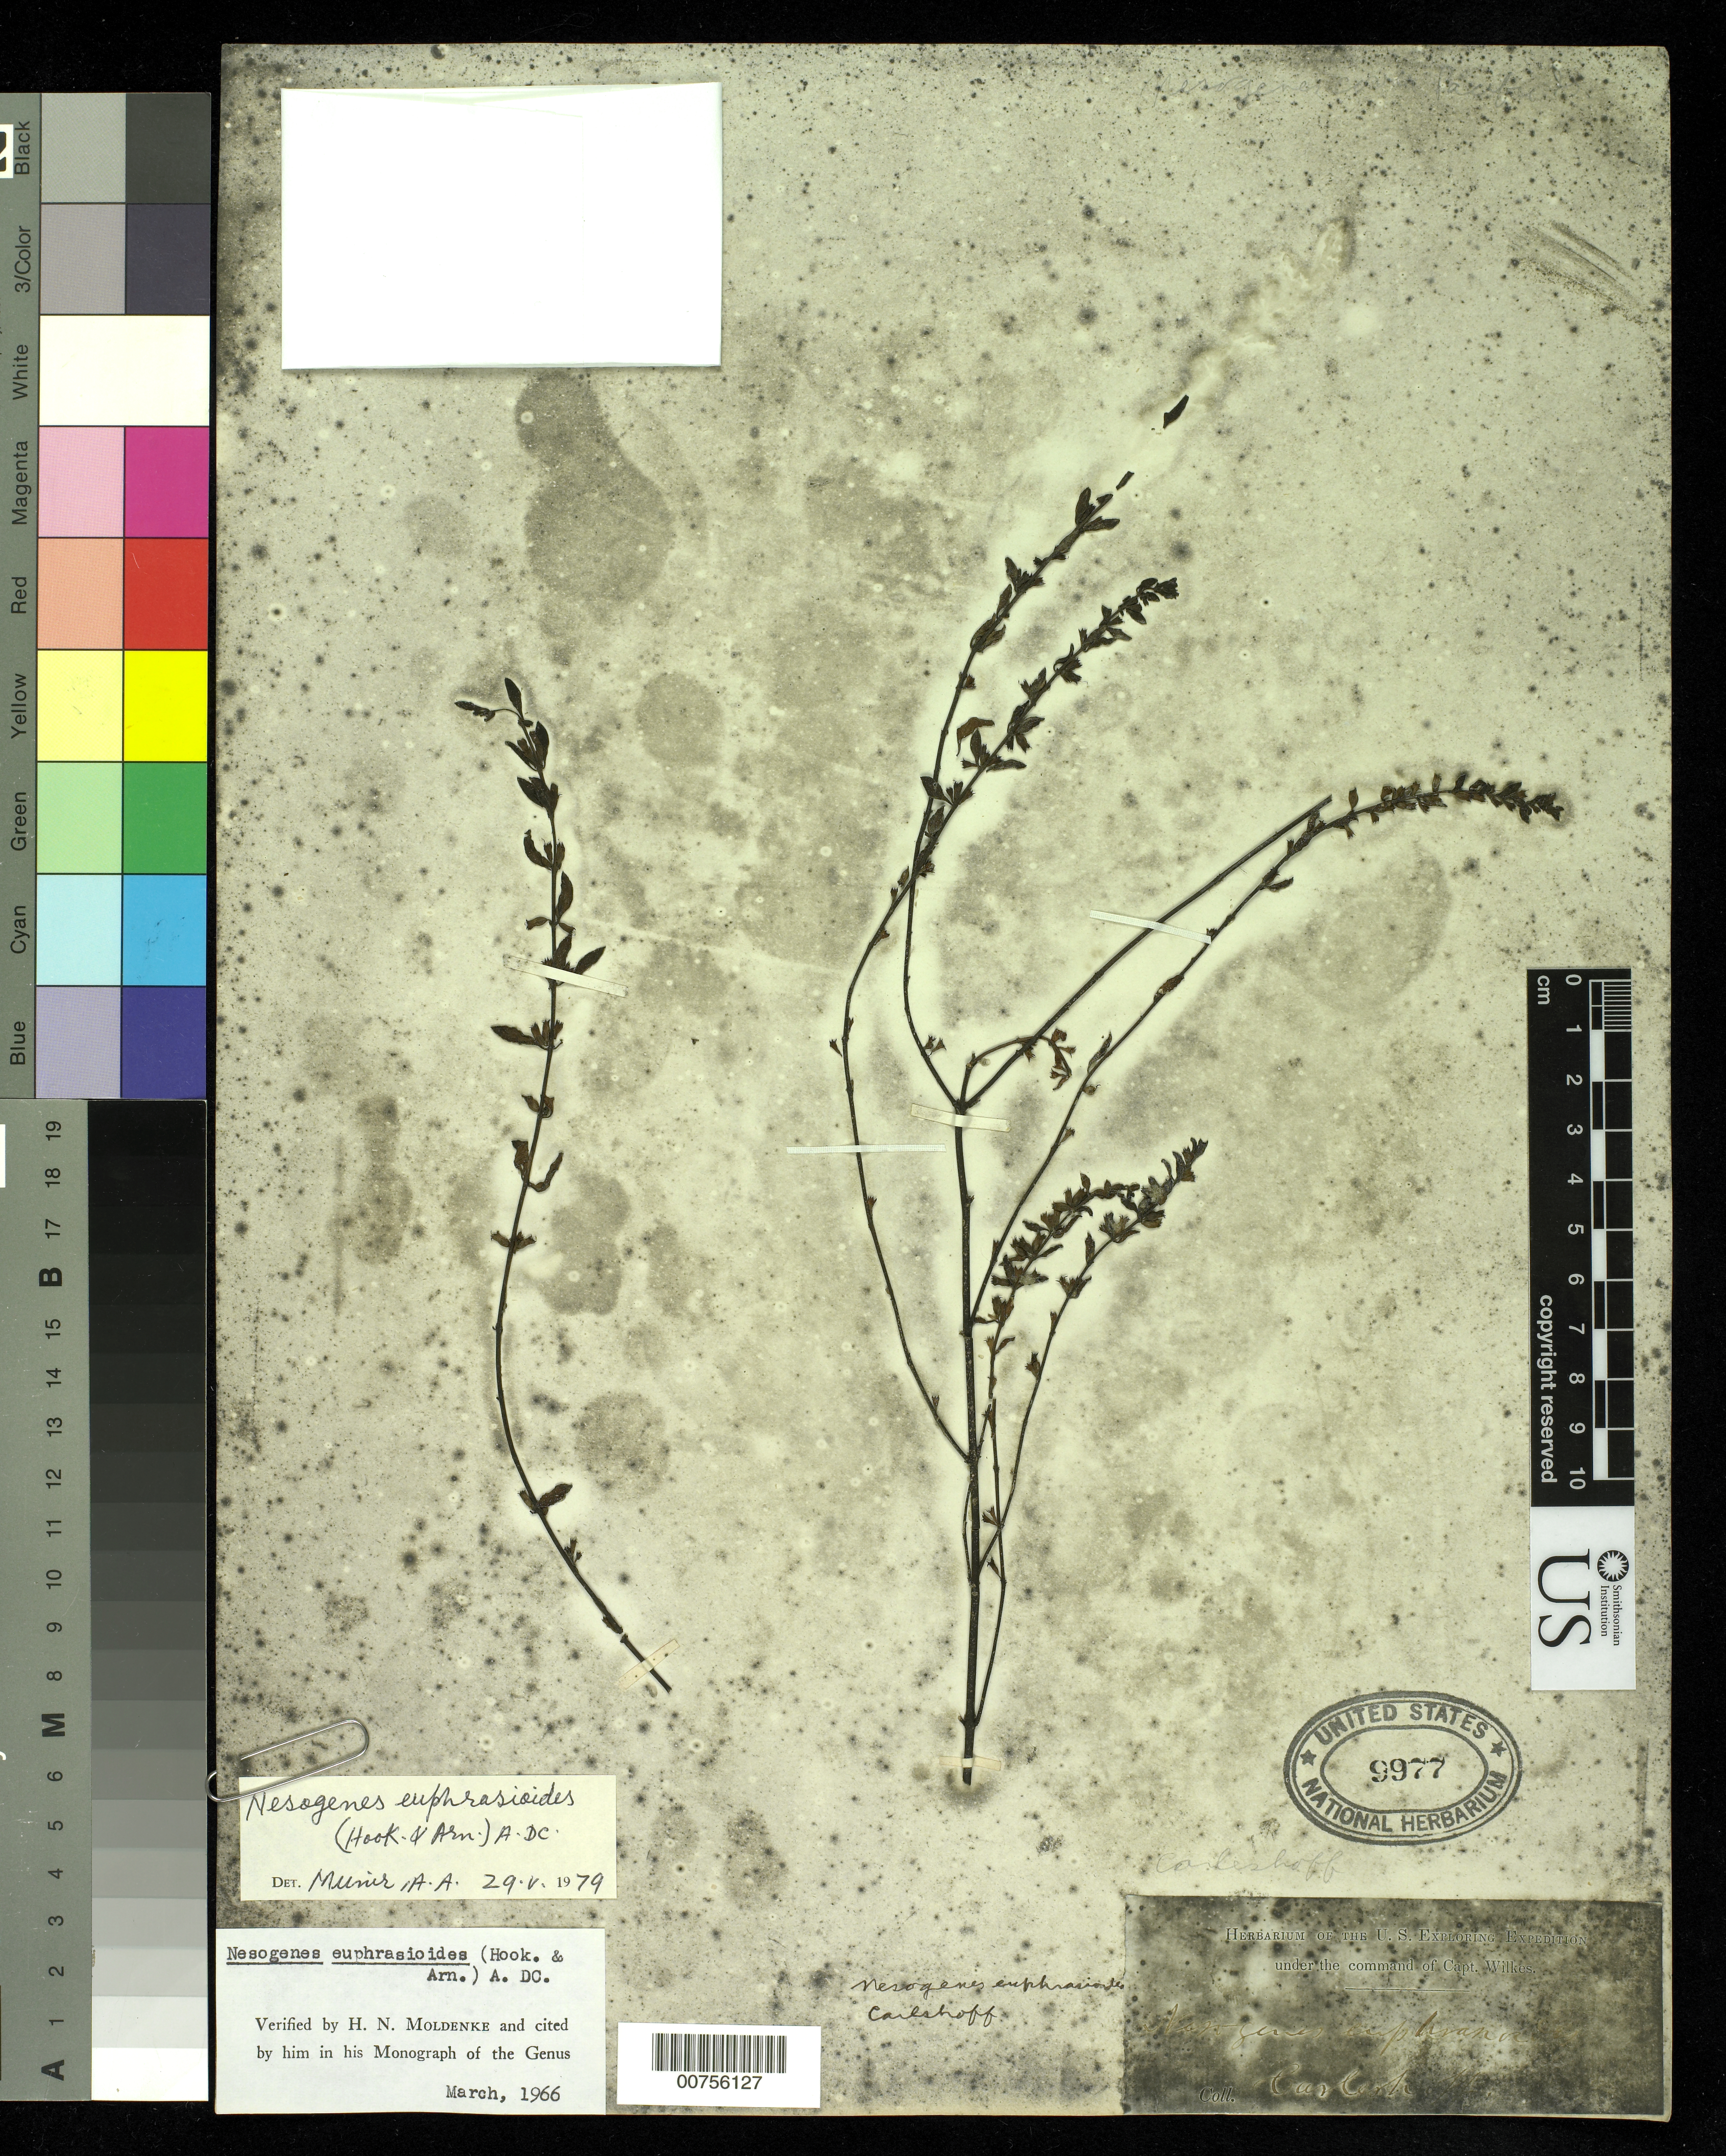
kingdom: Plantae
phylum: Tracheophyta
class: Magnoliopsida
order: Lamiales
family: Orobanchaceae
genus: Nesogenes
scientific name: Nesogenes euphrasioides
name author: (Hook. & Arn.) A. DC.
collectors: Wilkes Explor. Exped.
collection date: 1838/1842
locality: Carleshoff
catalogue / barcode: US 9977